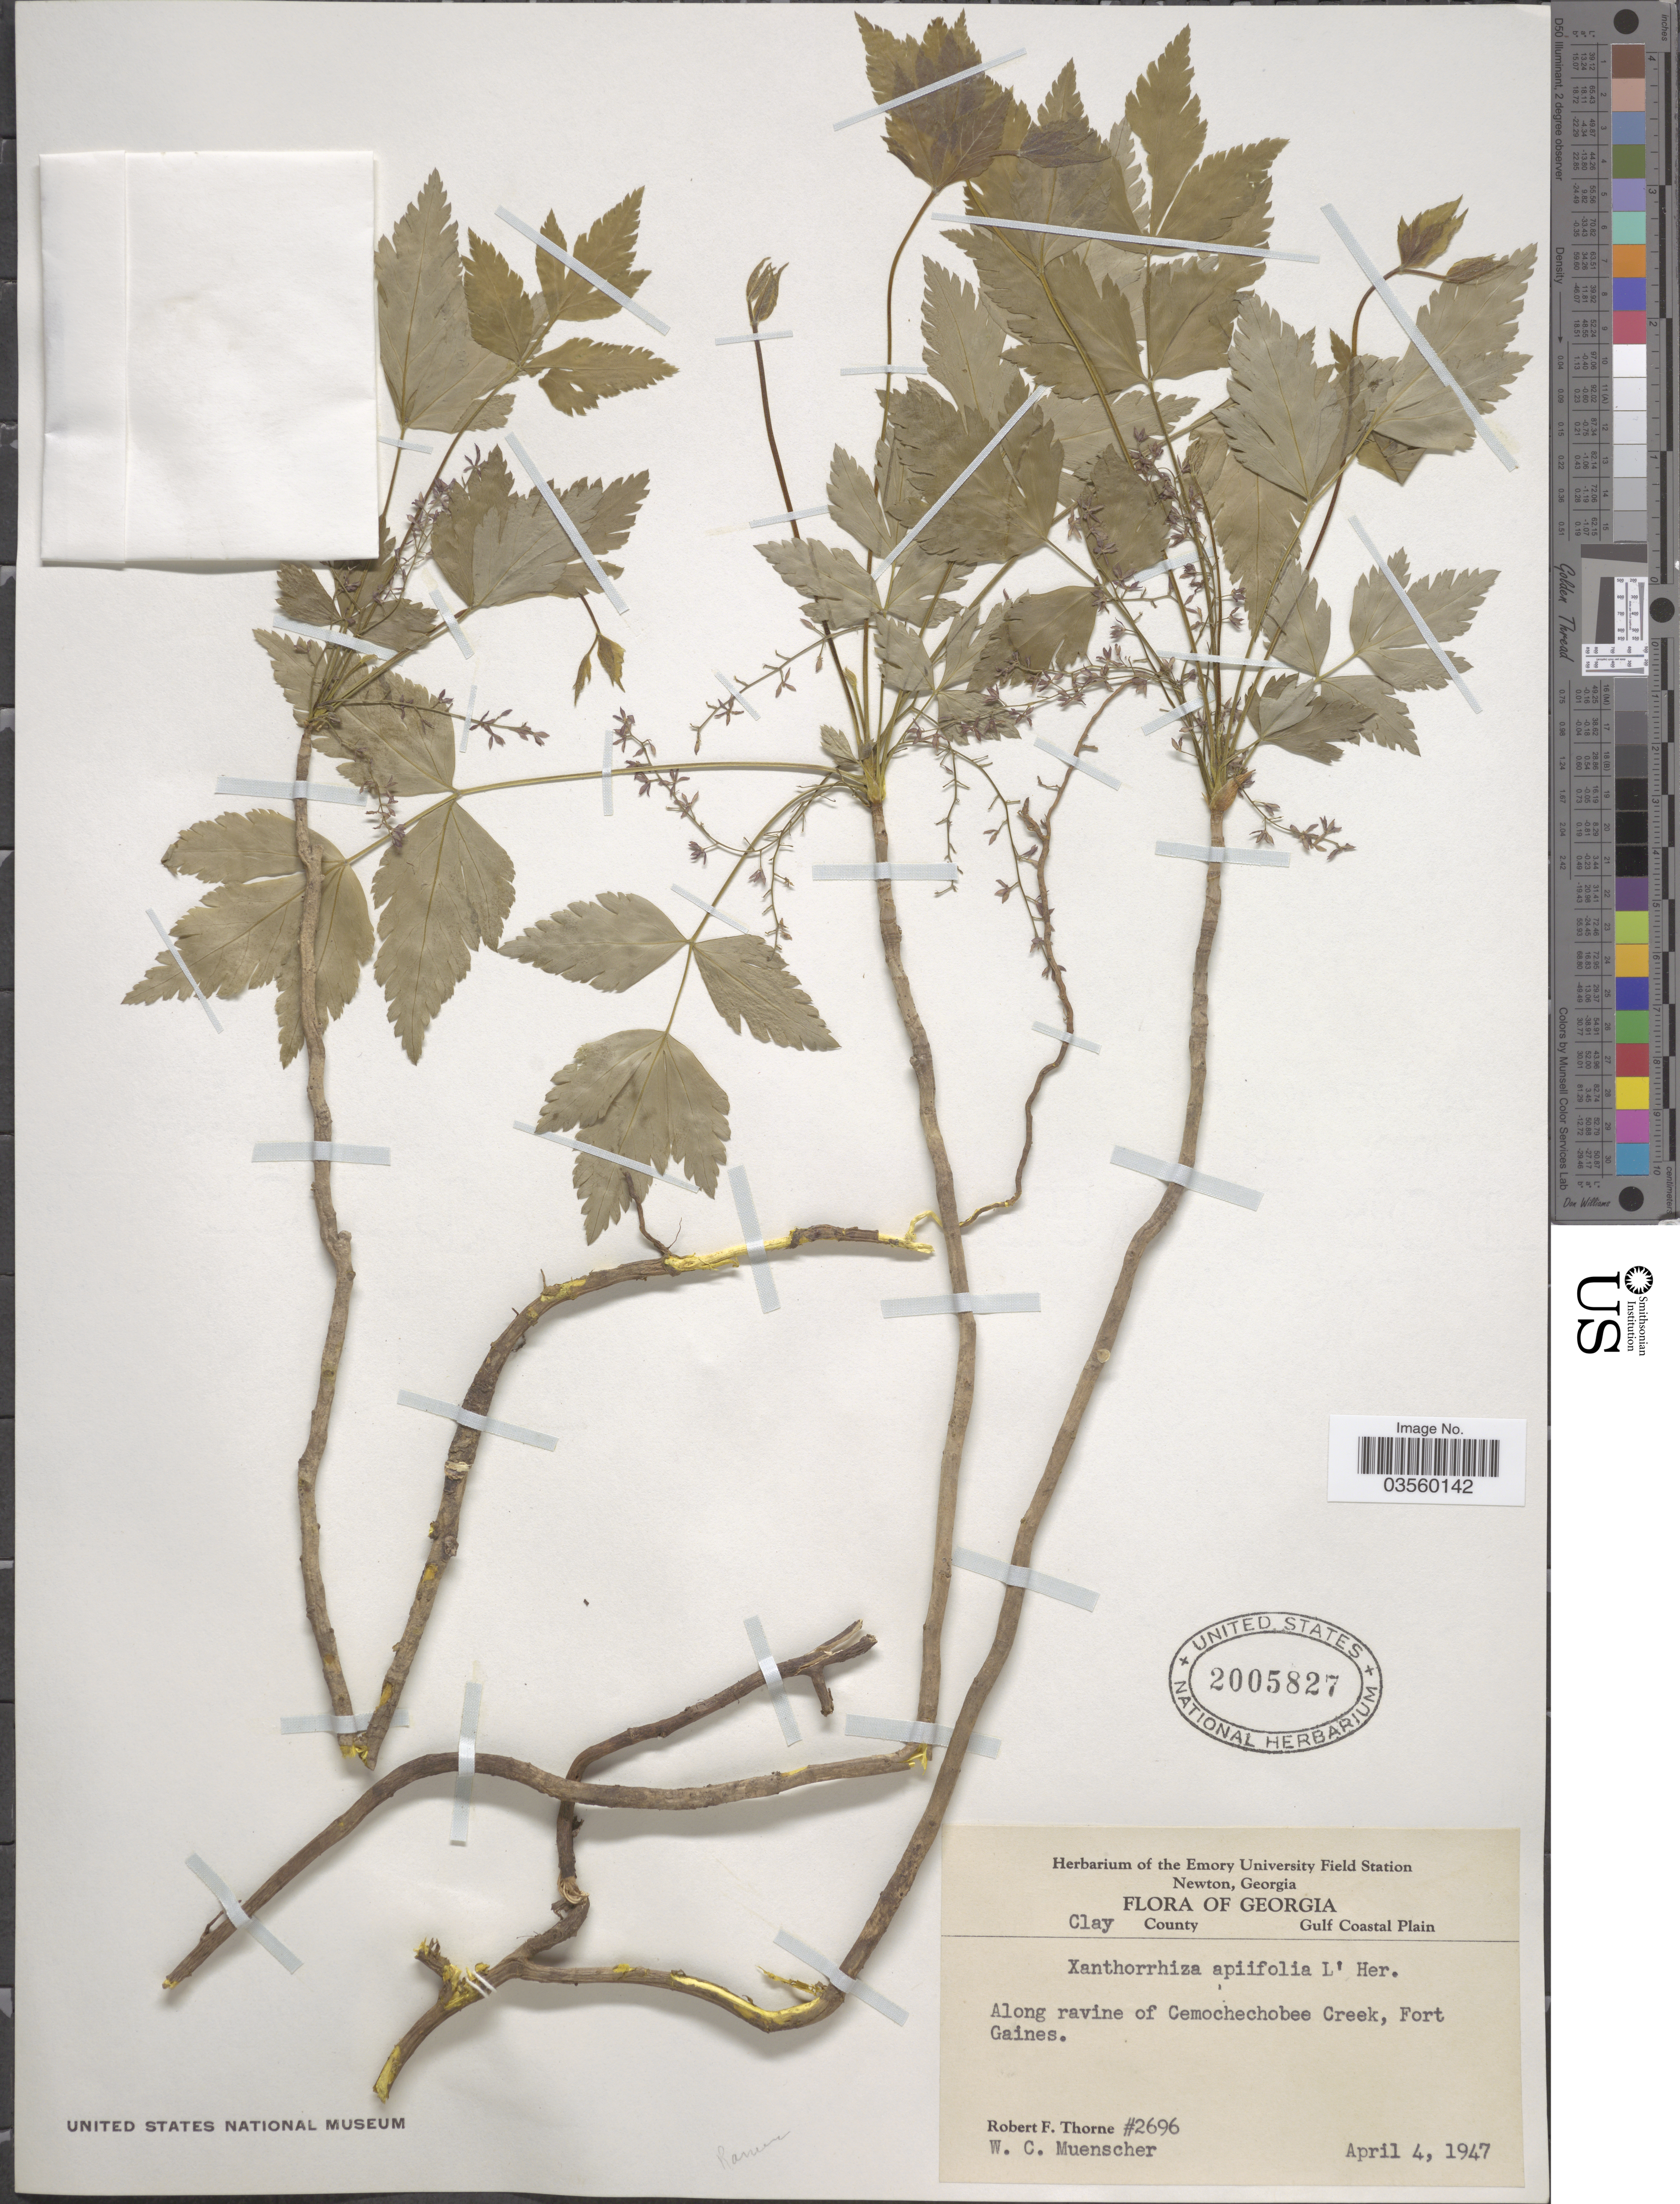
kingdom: Plantae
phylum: Tracheophyta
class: Magnoliopsida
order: Ranunculales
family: Ranunculaceae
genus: Xanthorhiza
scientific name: Xanthorhiza apiifolia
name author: L'Hér.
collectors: R. F. Thorne & W. Muenscher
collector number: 2696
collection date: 1947-04-04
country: United States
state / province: Georgia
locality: Clay County. Gulf Coastal Plain. Along ravine of Cemochechobee Creek, Fort Gaines.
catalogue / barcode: US 2005827